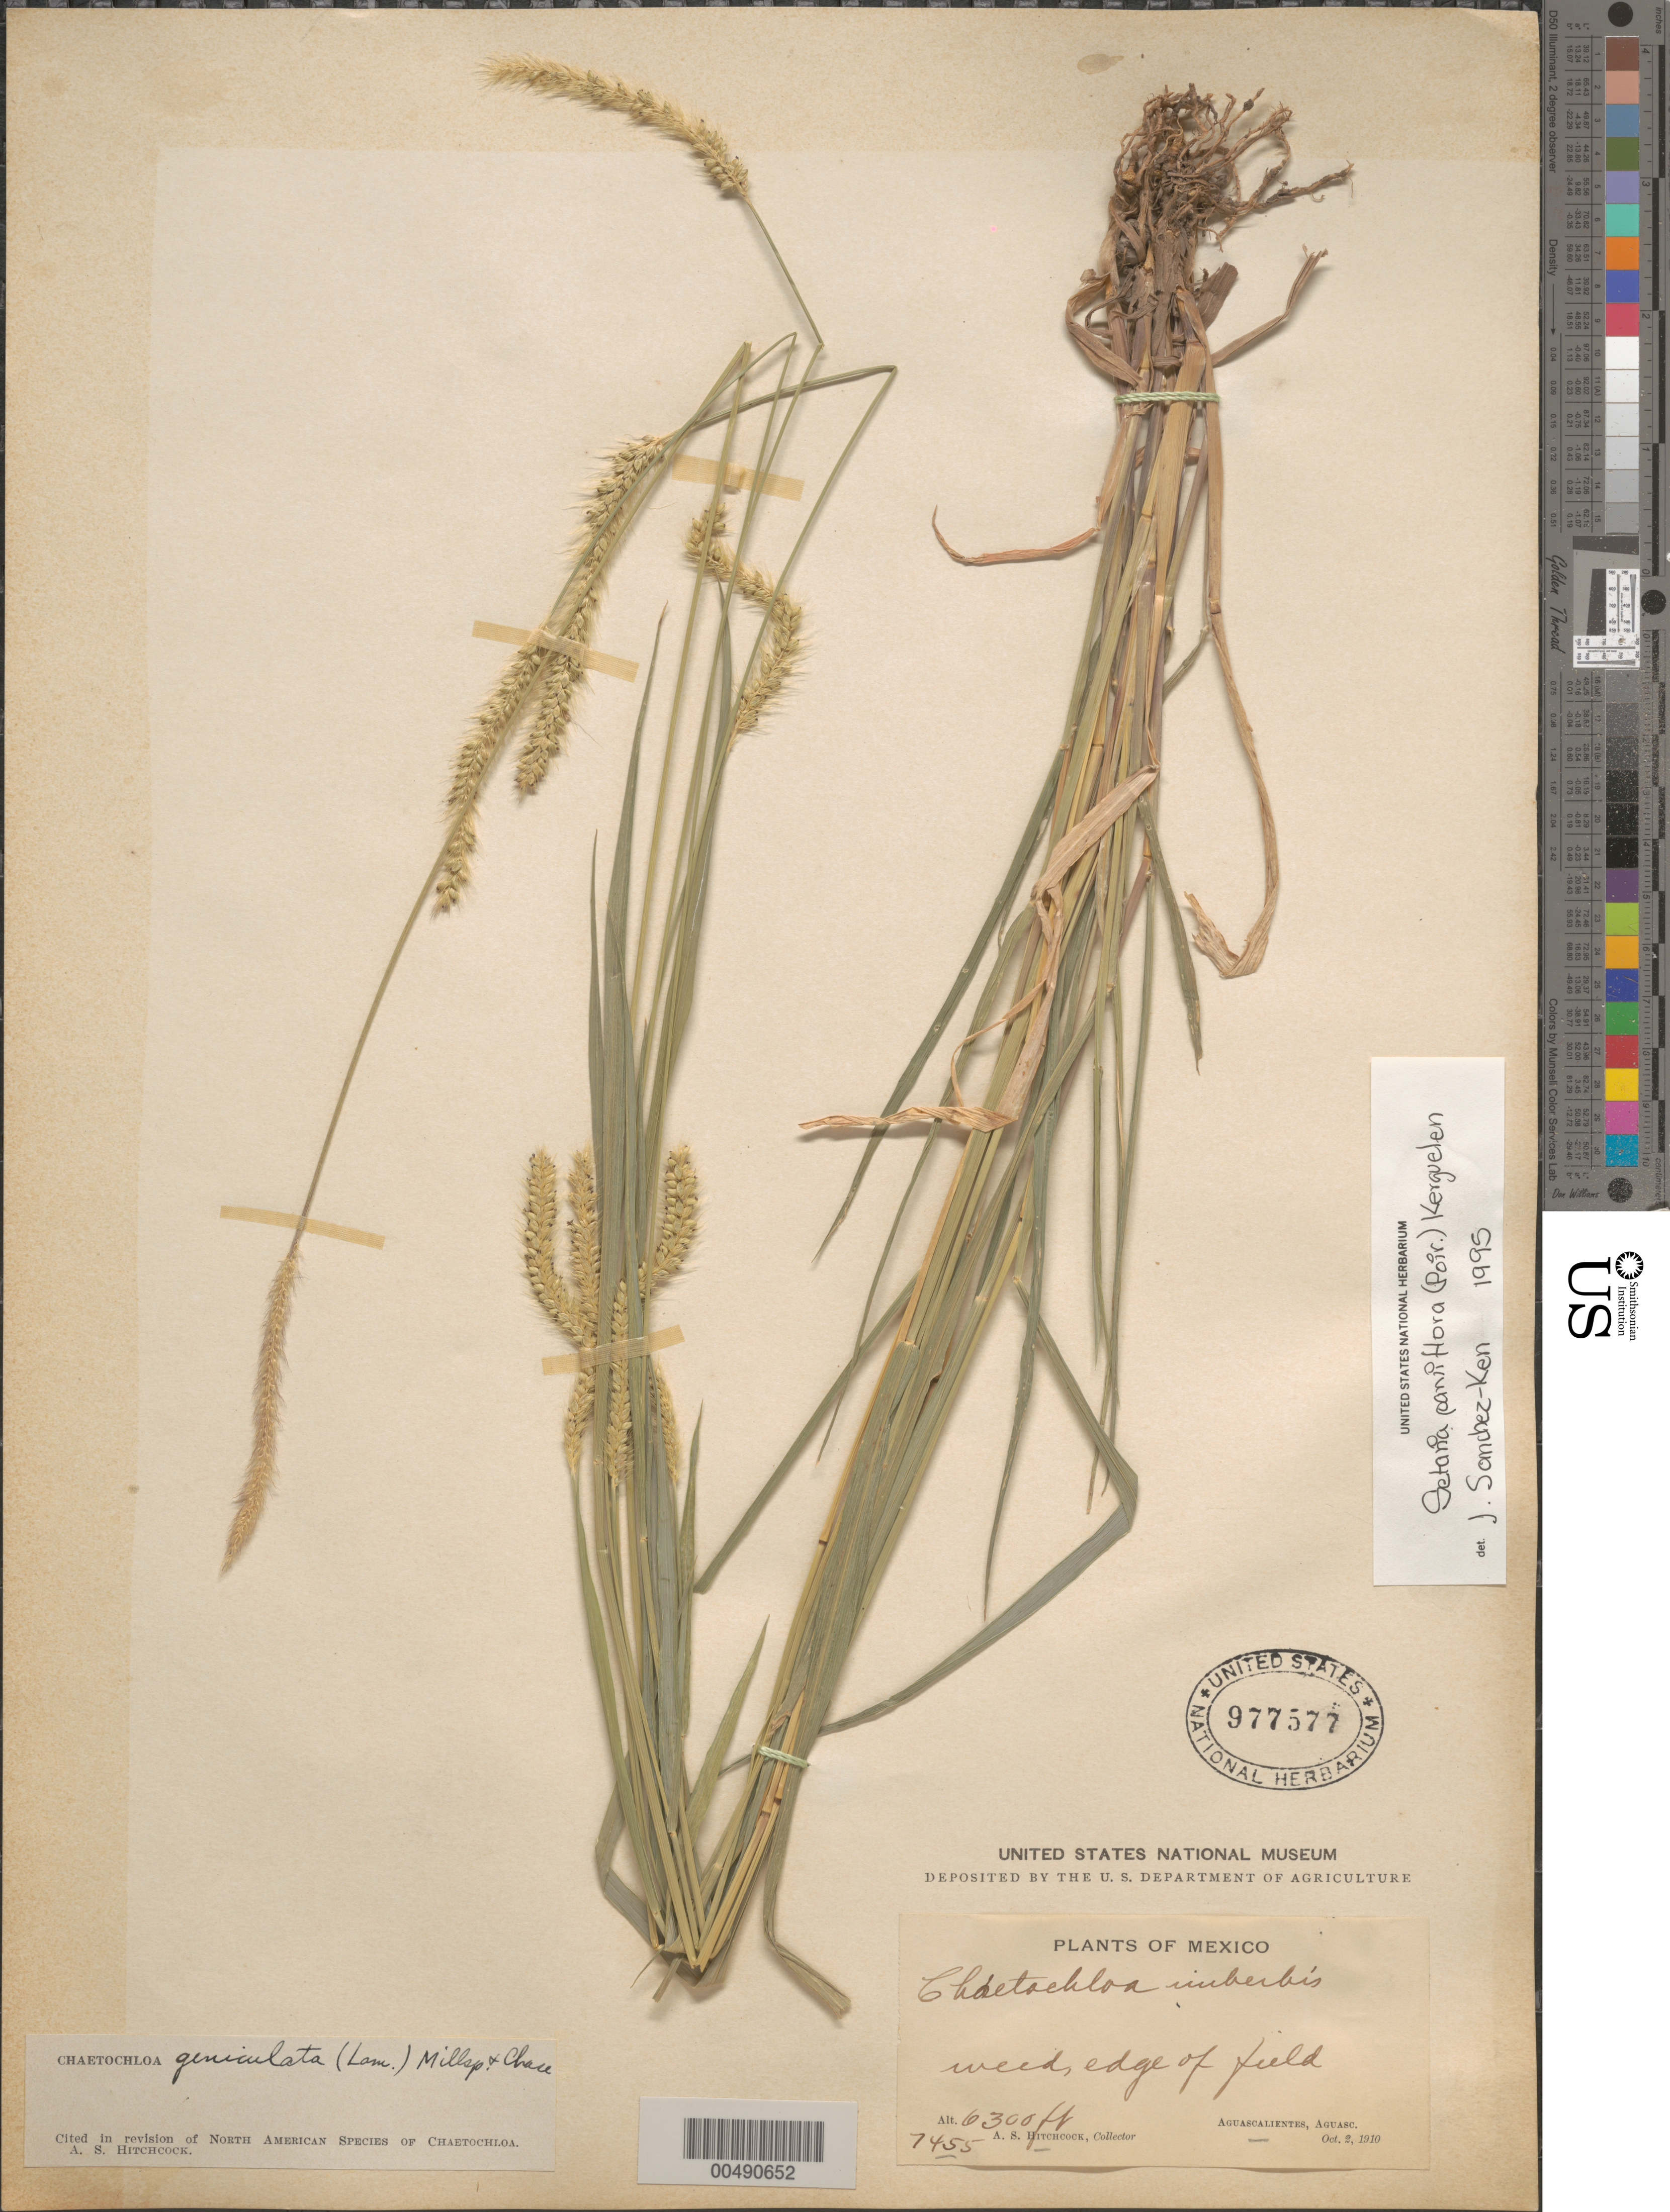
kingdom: Plantae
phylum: Tracheophyta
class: Liliopsida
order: Poales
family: Poaceae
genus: Setaria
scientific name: Setaria parviflora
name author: (Poir.) Kerguélen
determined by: Sánchez-Ken, J. G.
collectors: A. S. Hitchcock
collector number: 7455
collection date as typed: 2 Oct 1910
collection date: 1910-10-02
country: Mexico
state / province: Aguascalientes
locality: Aguascalientes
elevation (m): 1920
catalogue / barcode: US 977577